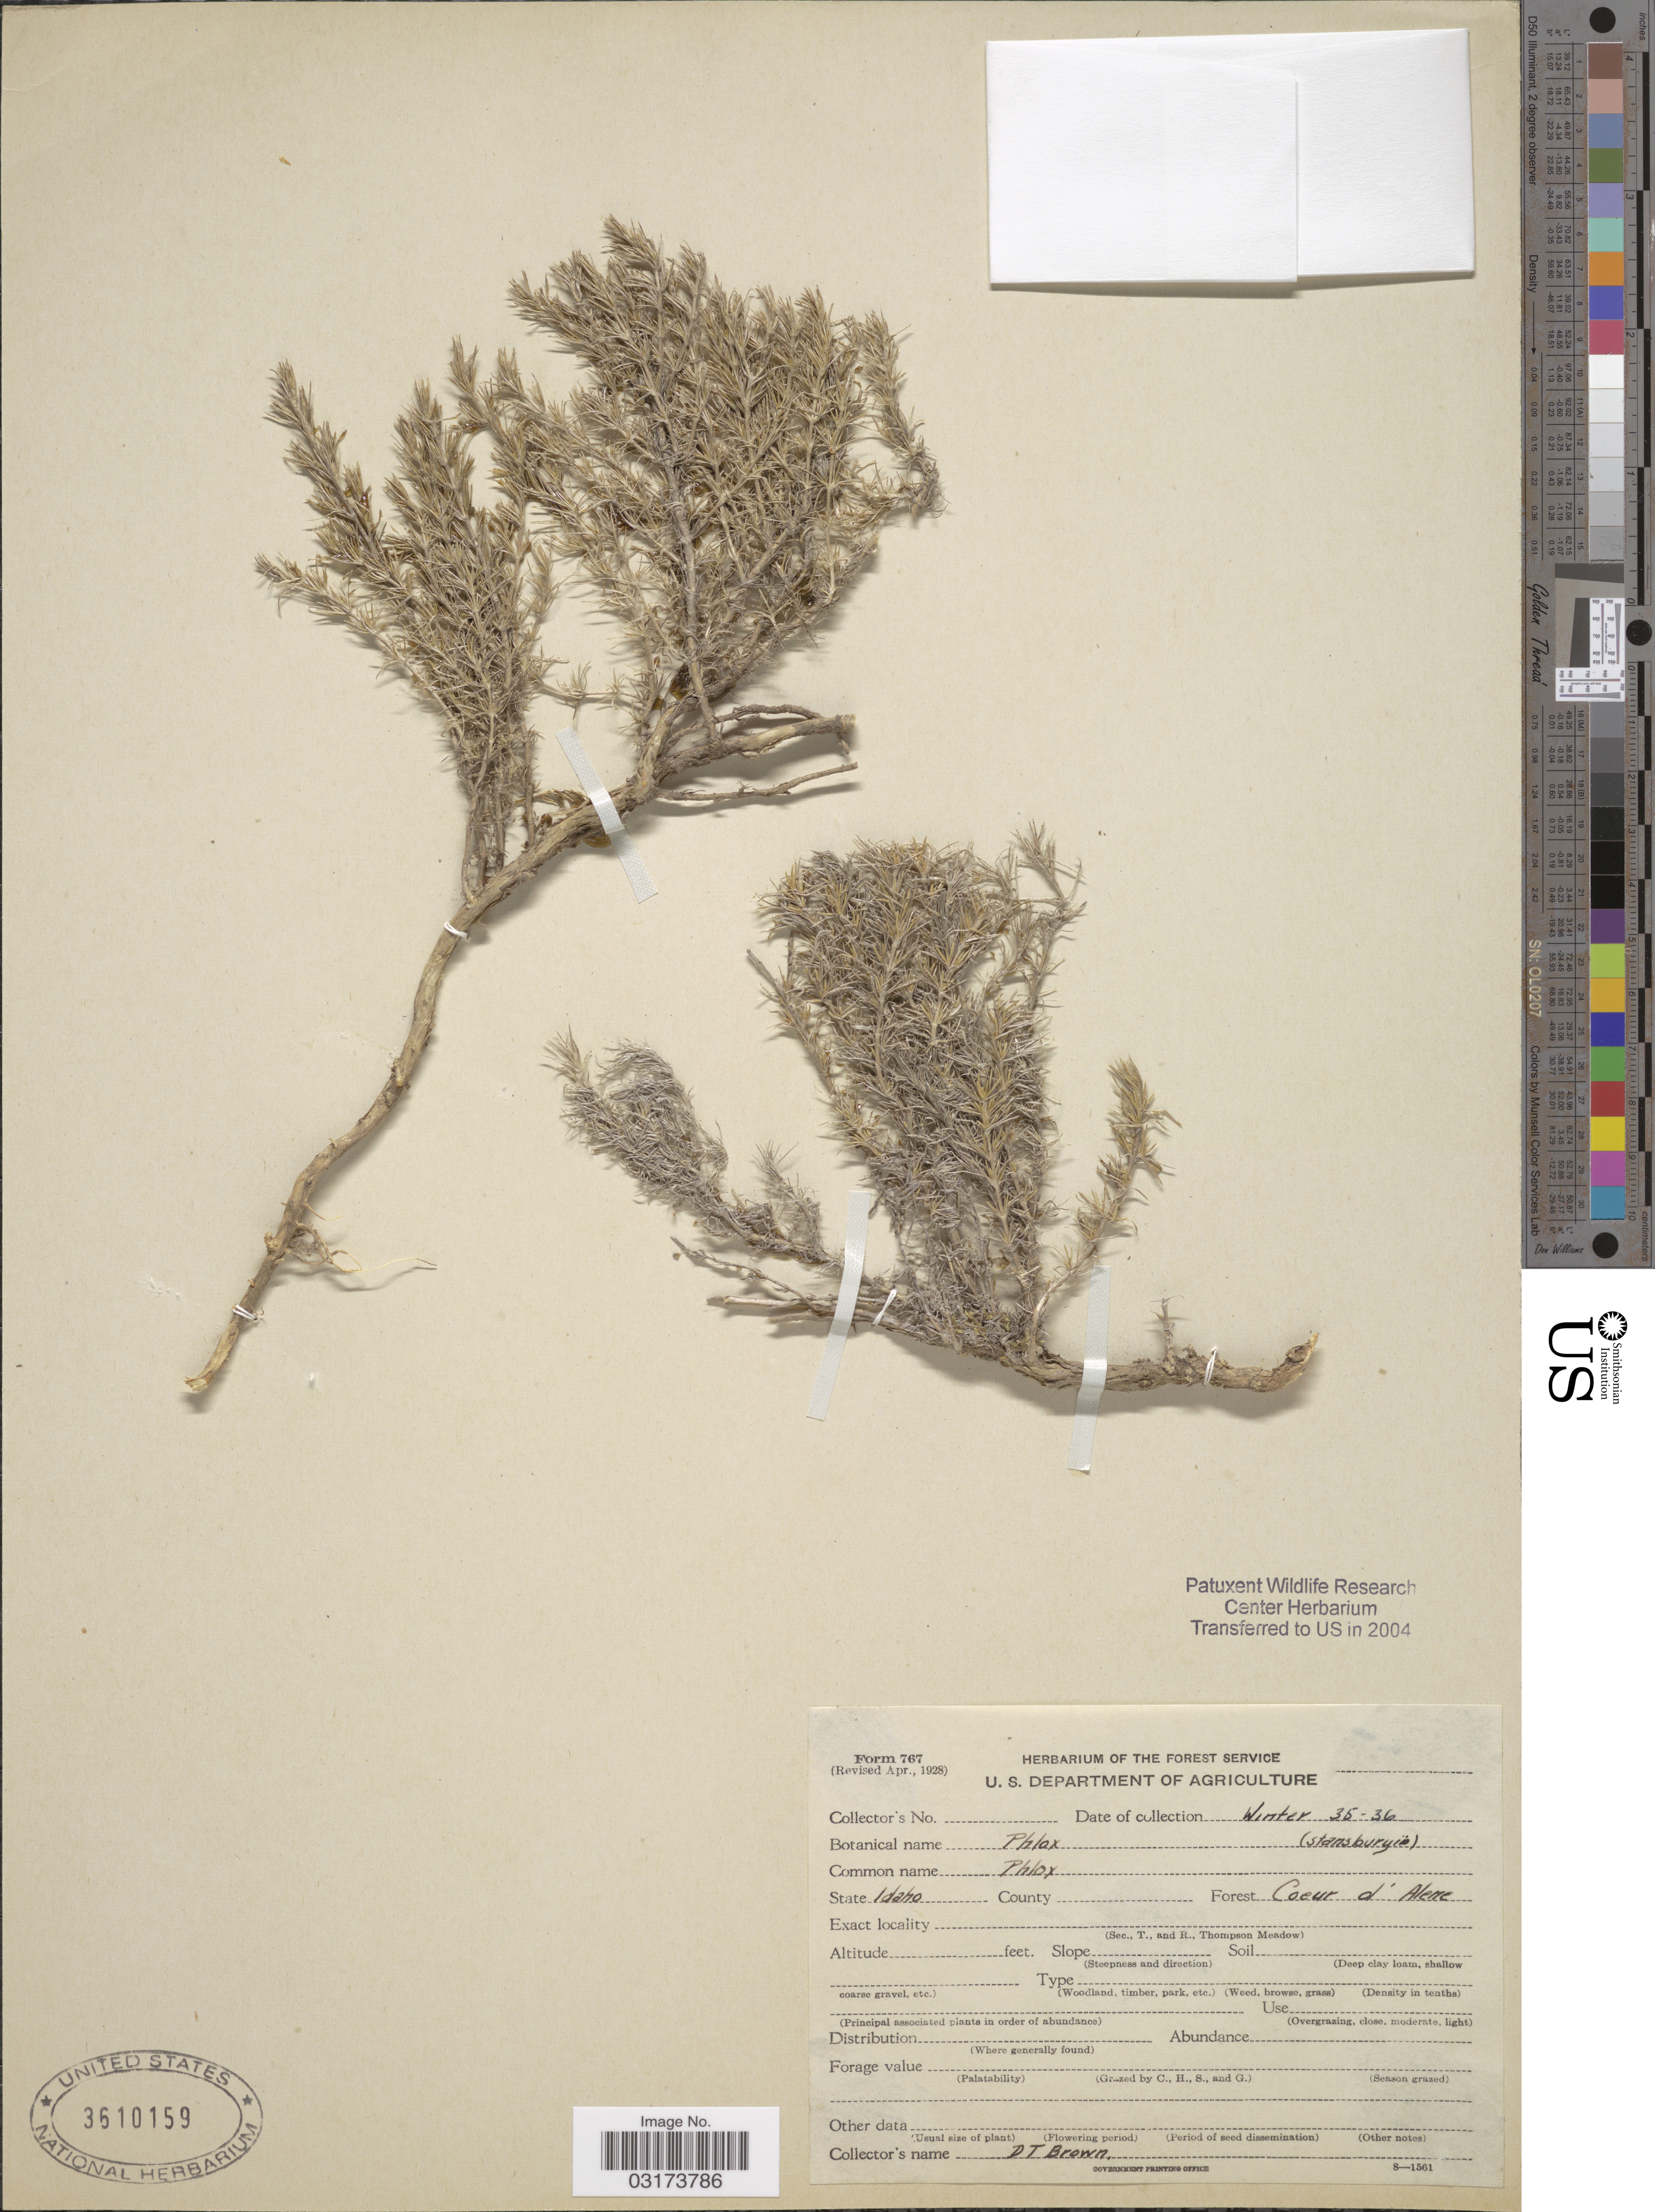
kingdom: Plantae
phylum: Tracheophyta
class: Magnoliopsida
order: Ericales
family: Polemoniaceae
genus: Phlox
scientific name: Phlox caespitosa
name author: Nutt.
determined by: Mayfield, M. H.; Ferguson, C. J.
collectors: D. Brown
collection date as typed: Winter 35-36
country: United States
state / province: Idaho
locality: Forest Coeur d'Alene.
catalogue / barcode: US 3610159